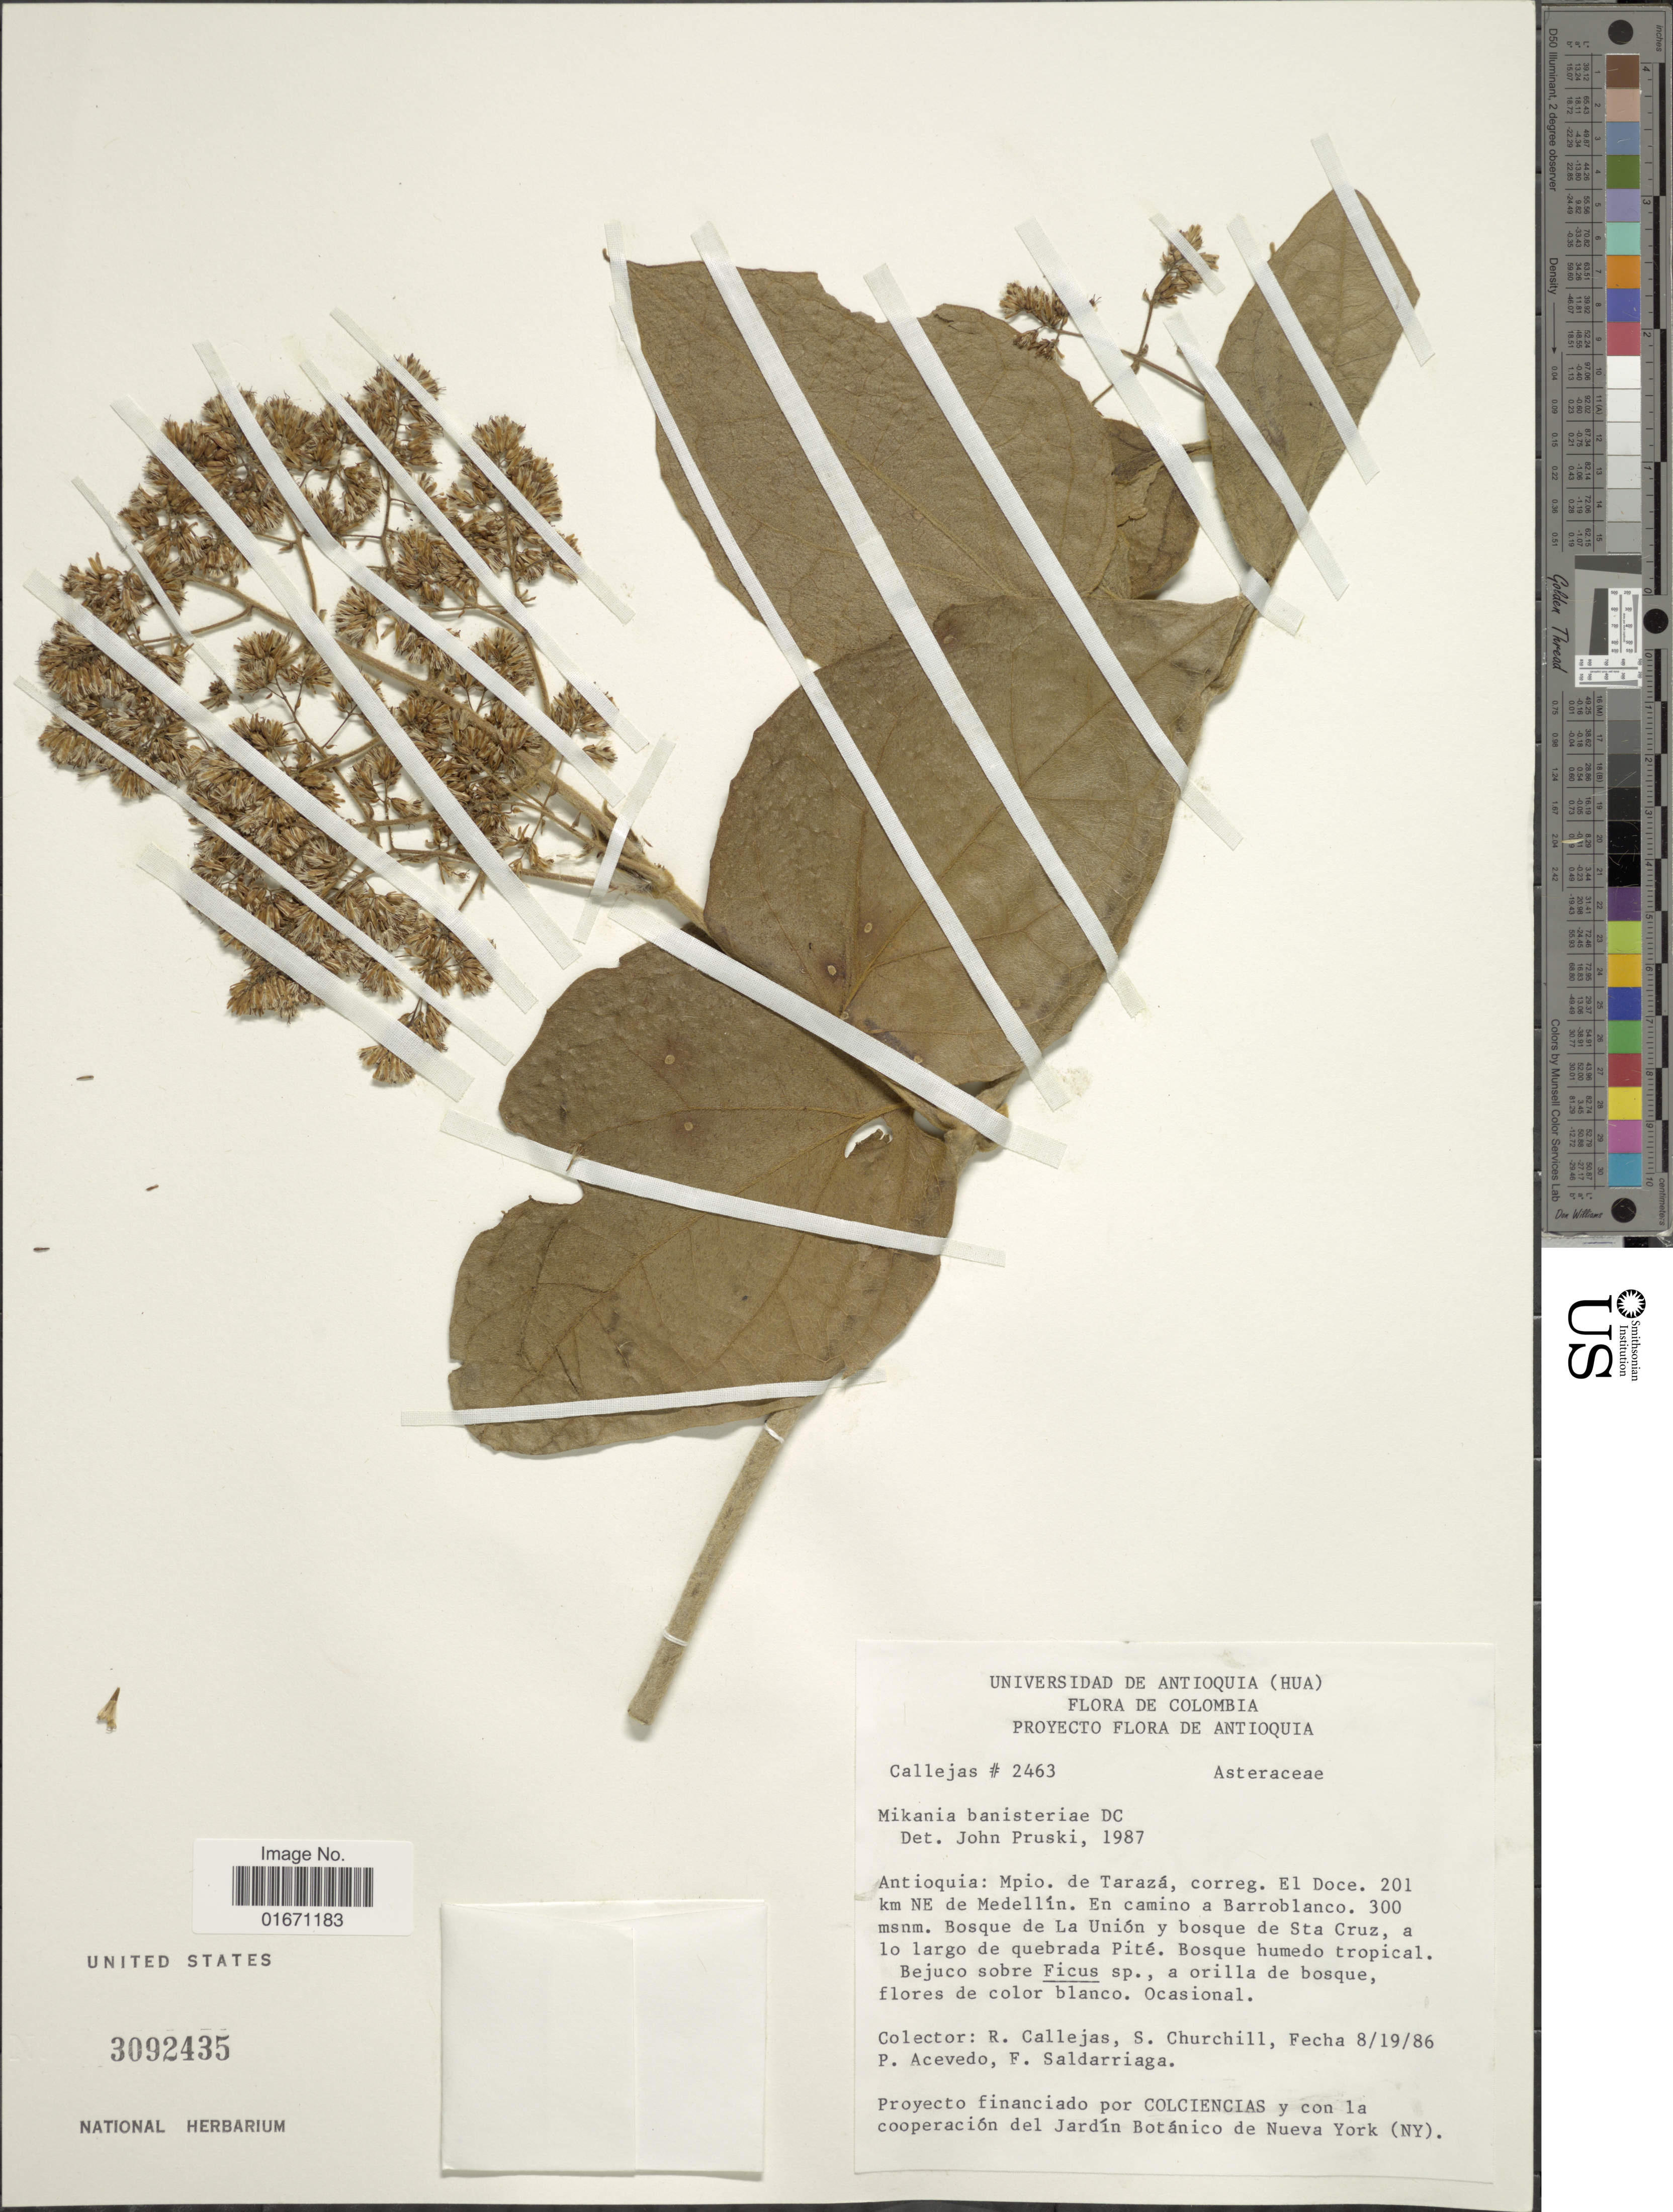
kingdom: Plantae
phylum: Tracheophyta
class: Magnoliopsida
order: Asterales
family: Asteraceae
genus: Mikania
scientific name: Mikania banisteriae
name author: DC.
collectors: R. Callejas, S. Churchill, P. Acevedo-Rodr. & F. Saldarriaga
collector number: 2463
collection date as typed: Transcribed d/m/y: 19/8/86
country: Colombia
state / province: Antioquia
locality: Mpio. de Taraza, correg. El Dolce, 201 km NE de Medellin, en camino a Barroblanco, bosque de La Union y bosque de Sta Cruz, a lo largo de quebrda Pite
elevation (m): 300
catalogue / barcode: US 3092435